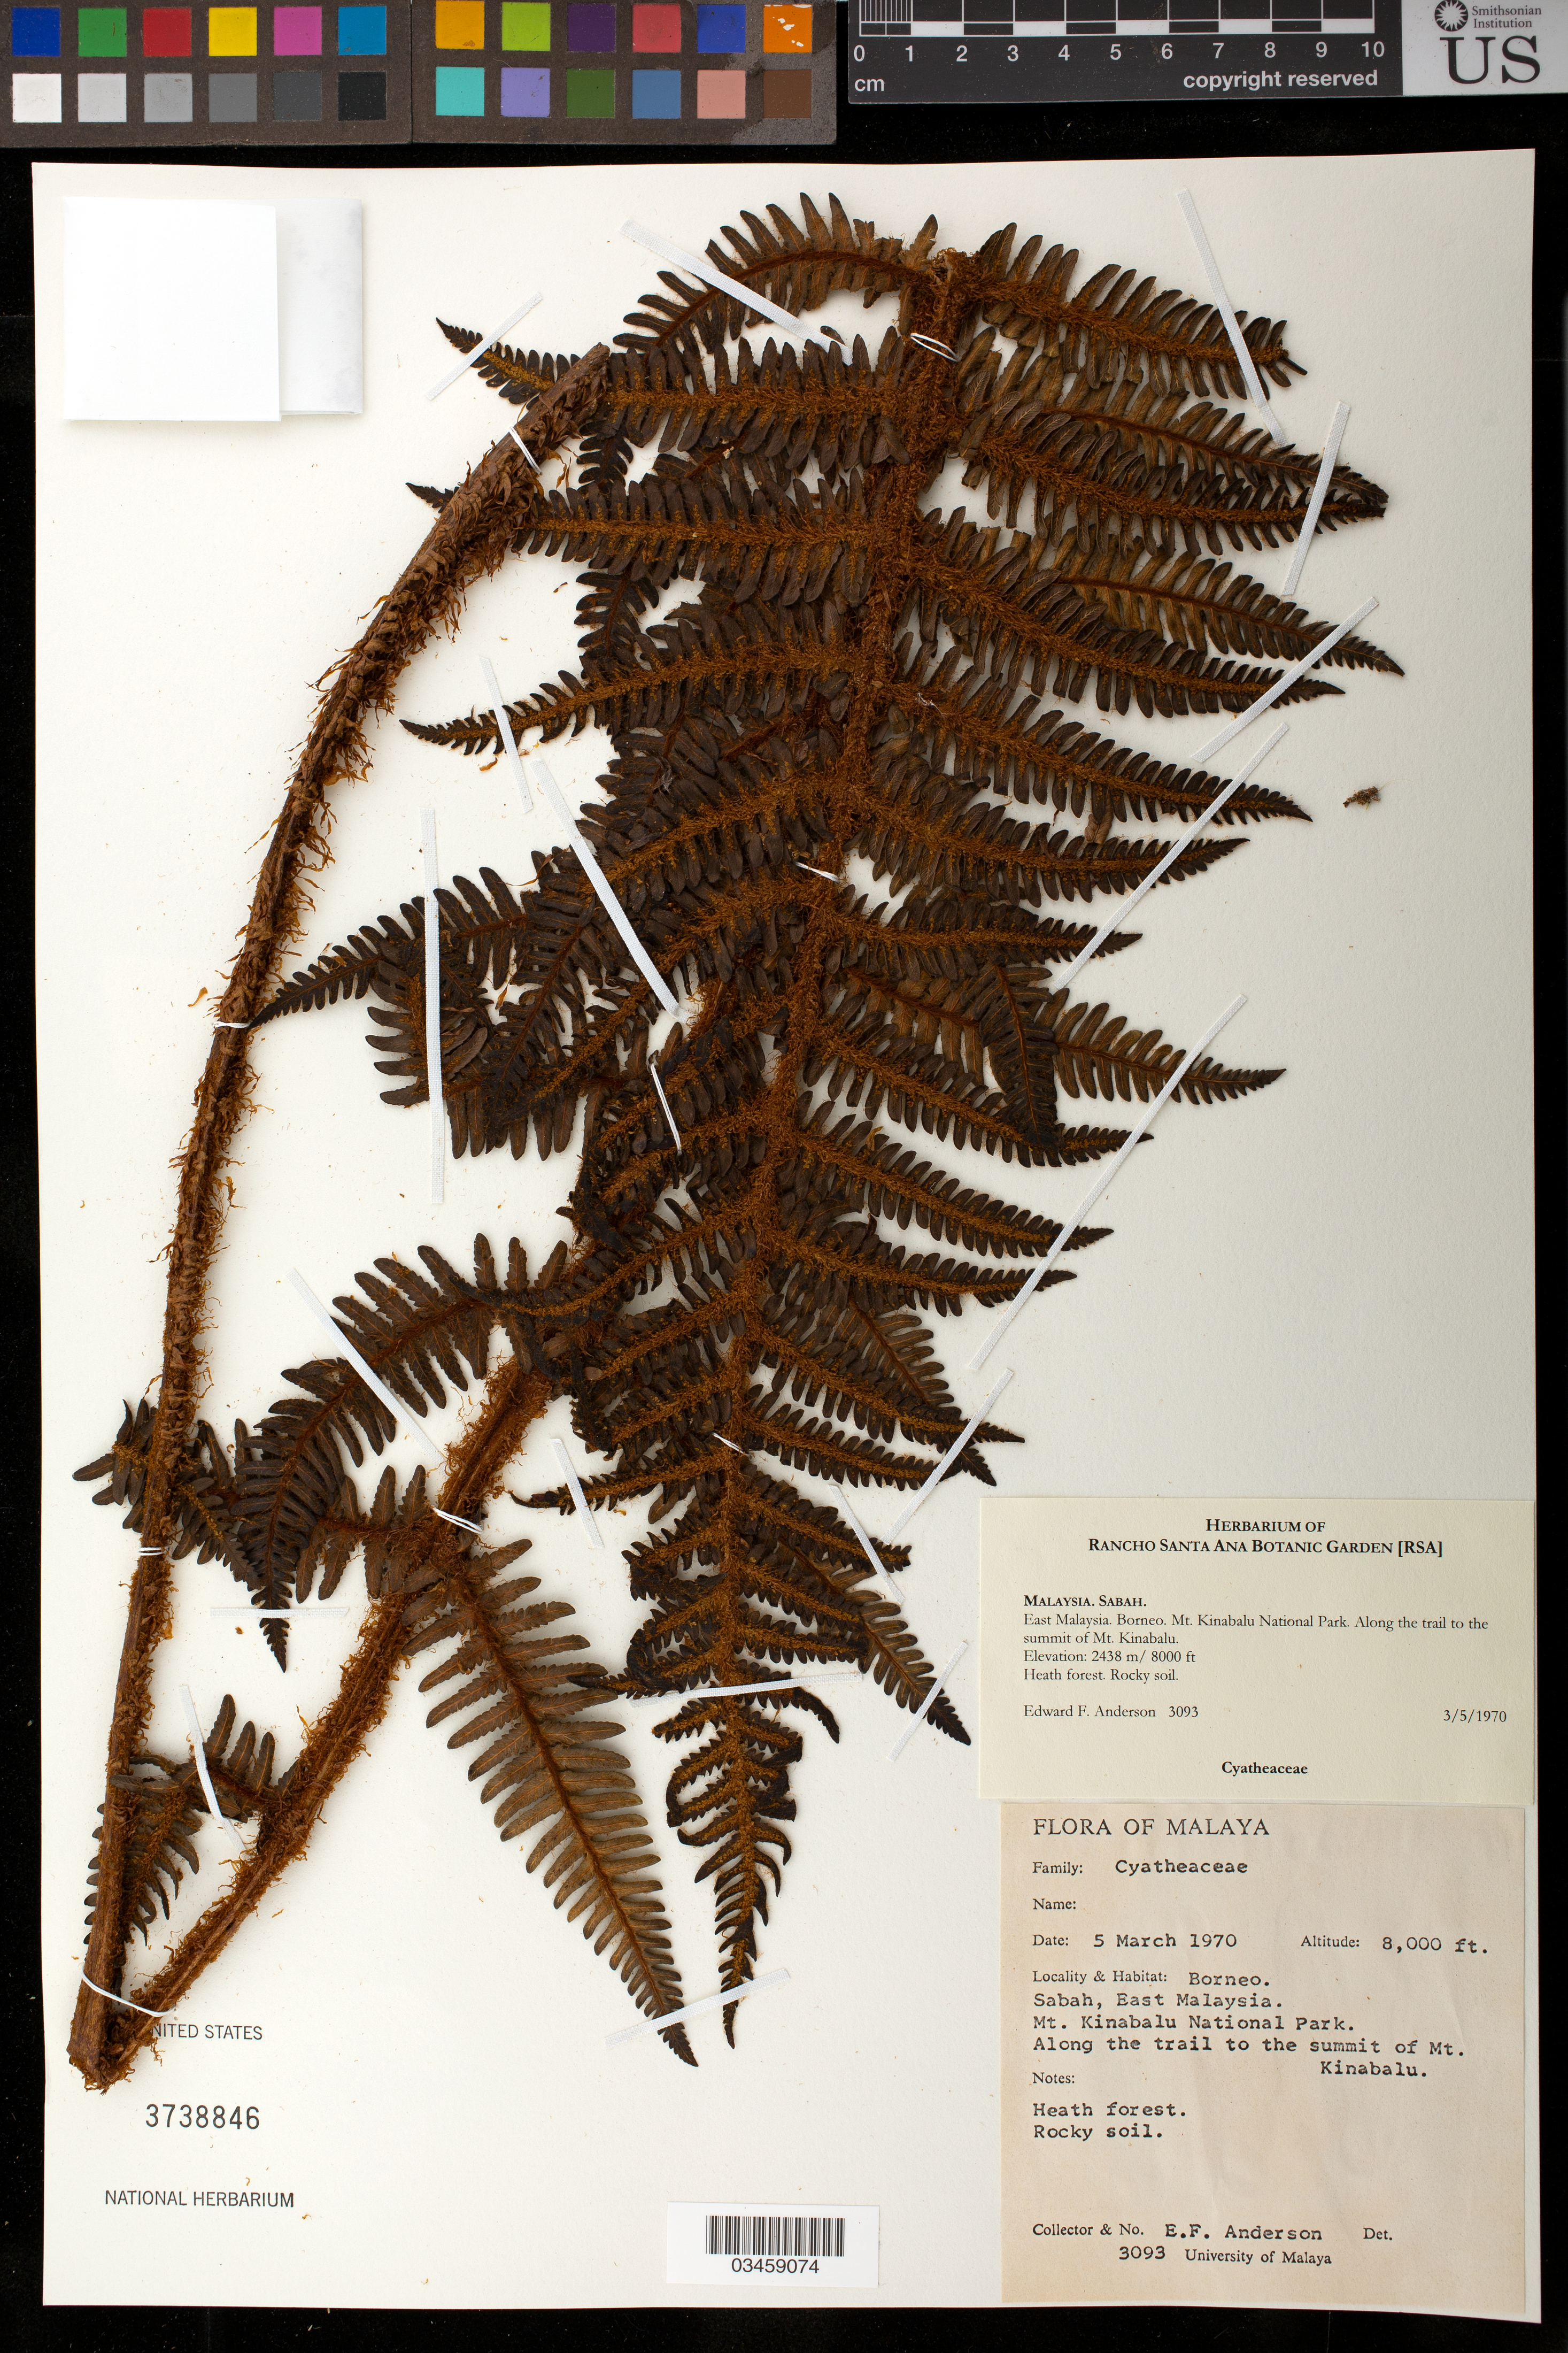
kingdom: Plantae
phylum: Tracheophyta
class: Polypodiopsida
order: Cyatheales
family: Cyatheaceae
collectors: E. F. Anderson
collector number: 3093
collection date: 1970-03-05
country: Malaysia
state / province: Sabah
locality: Borneo, Sabah, East Malaysia, Mt. Kinabalu National Park, Along the trail to the summit of Mt. Kinabalu.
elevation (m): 2438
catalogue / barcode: US 3738846